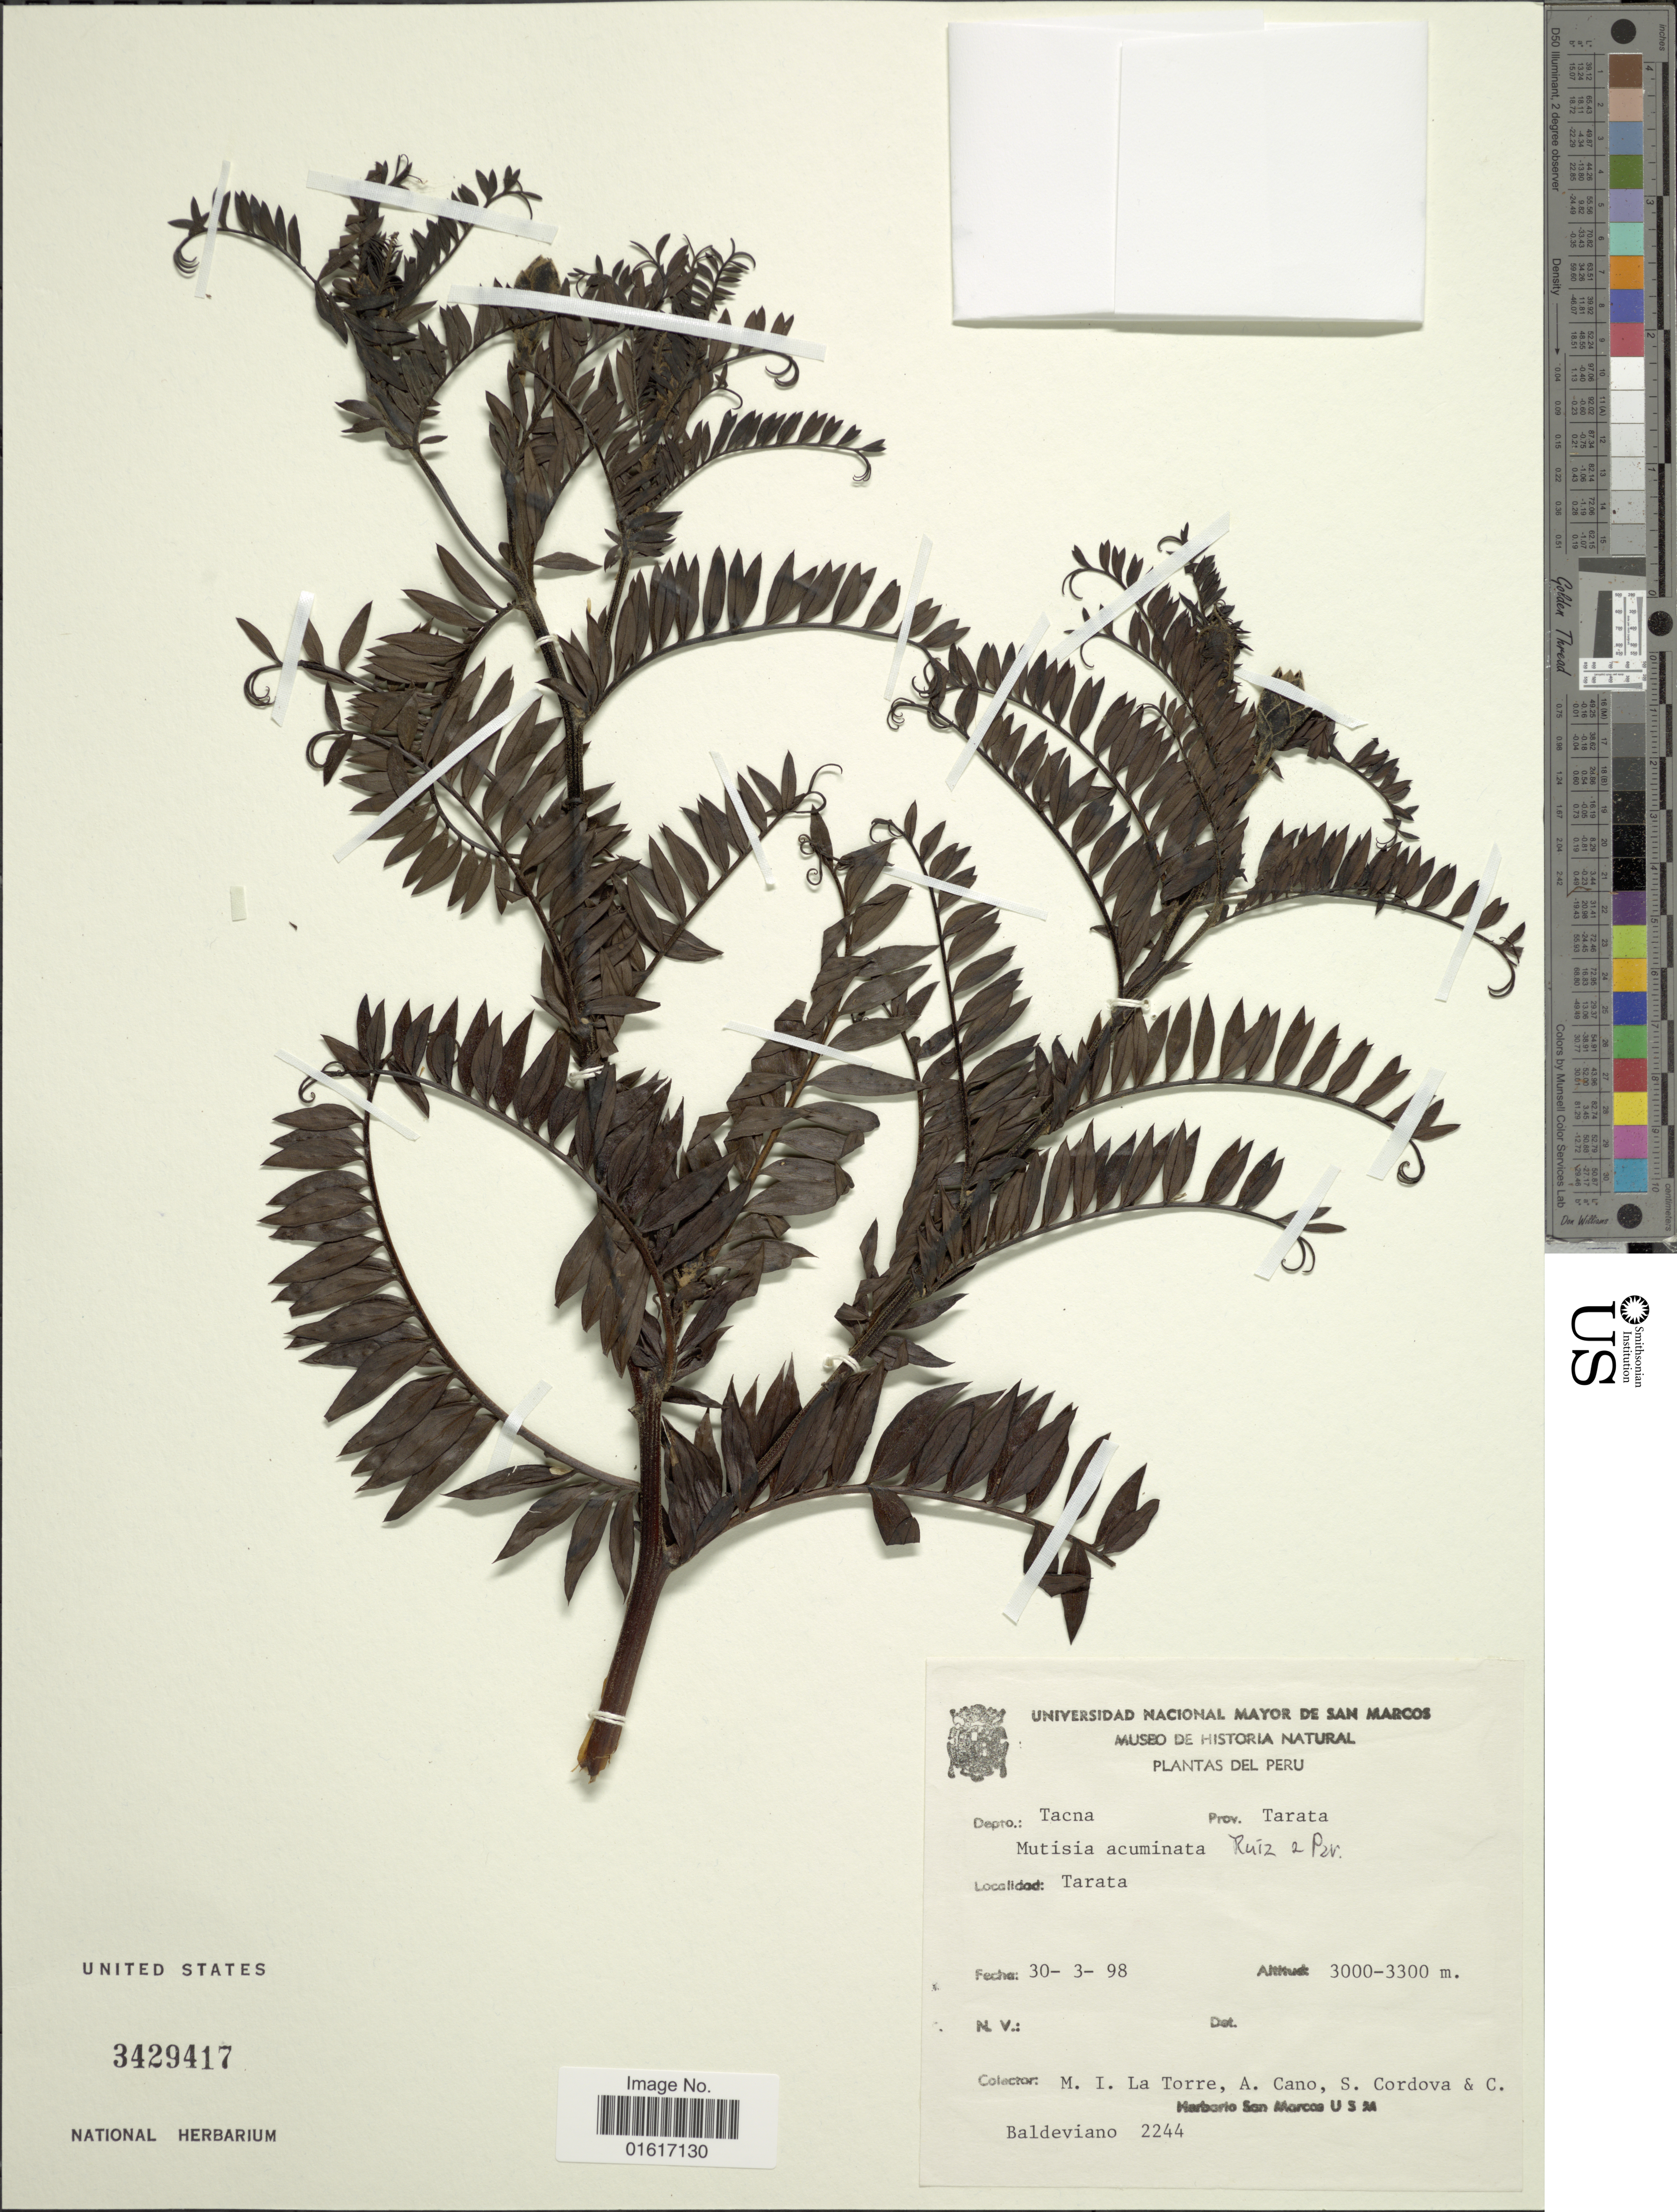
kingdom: Plantae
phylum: Tracheophyta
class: Magnoliopsida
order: Asterales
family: Asteraceae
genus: Mutisia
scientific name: Mutisia acuminata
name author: Ruiz & Pav.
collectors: M. I. La Torre, A. Cano, S. Cordova & C. Baldevianio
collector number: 2244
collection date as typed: Transcribed d/m/y: 30/3/98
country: Peru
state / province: Tacna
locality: Prov. Tarata. Tarata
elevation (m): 3000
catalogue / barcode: US 3429417